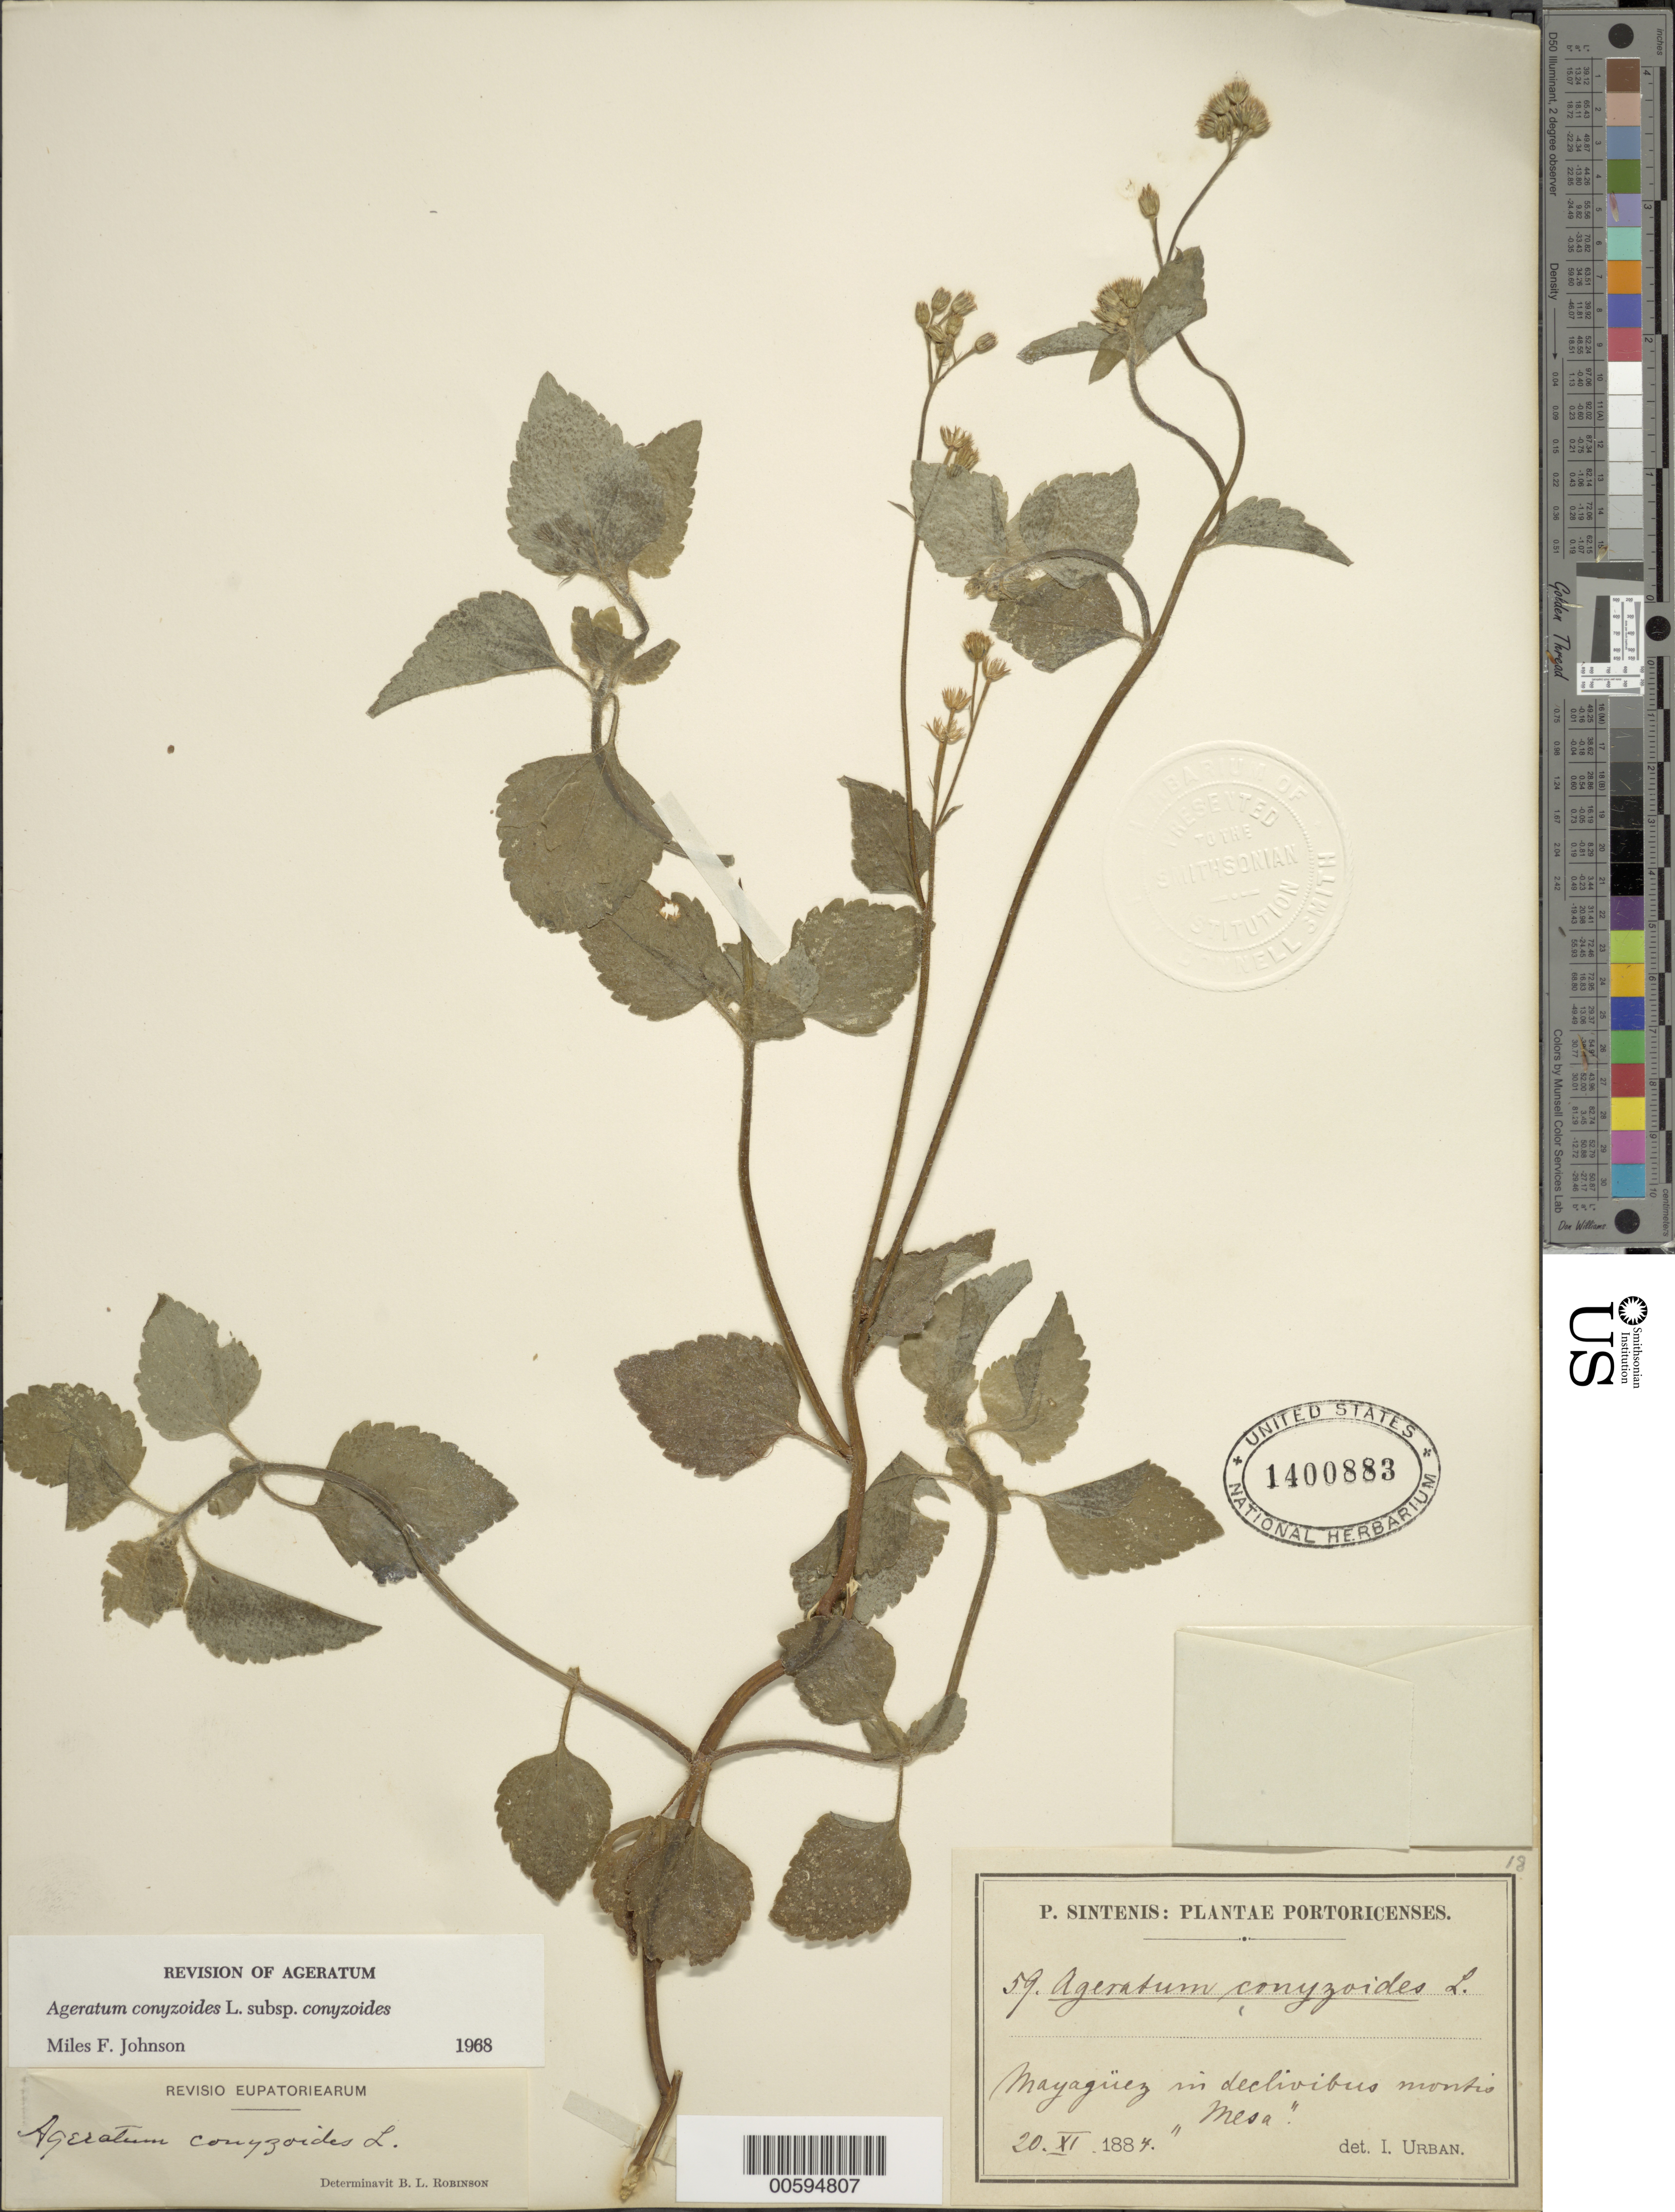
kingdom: Plantae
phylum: Tracheophyta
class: Magnoliopsida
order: Asterales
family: Asteraceae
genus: Ageratum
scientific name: Ageratum conyzoides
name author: L.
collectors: P. Sintenis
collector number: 59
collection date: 1884-09-20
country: Puerto Rico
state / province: Mayagüez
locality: Montis "Mesa"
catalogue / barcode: US 1400883